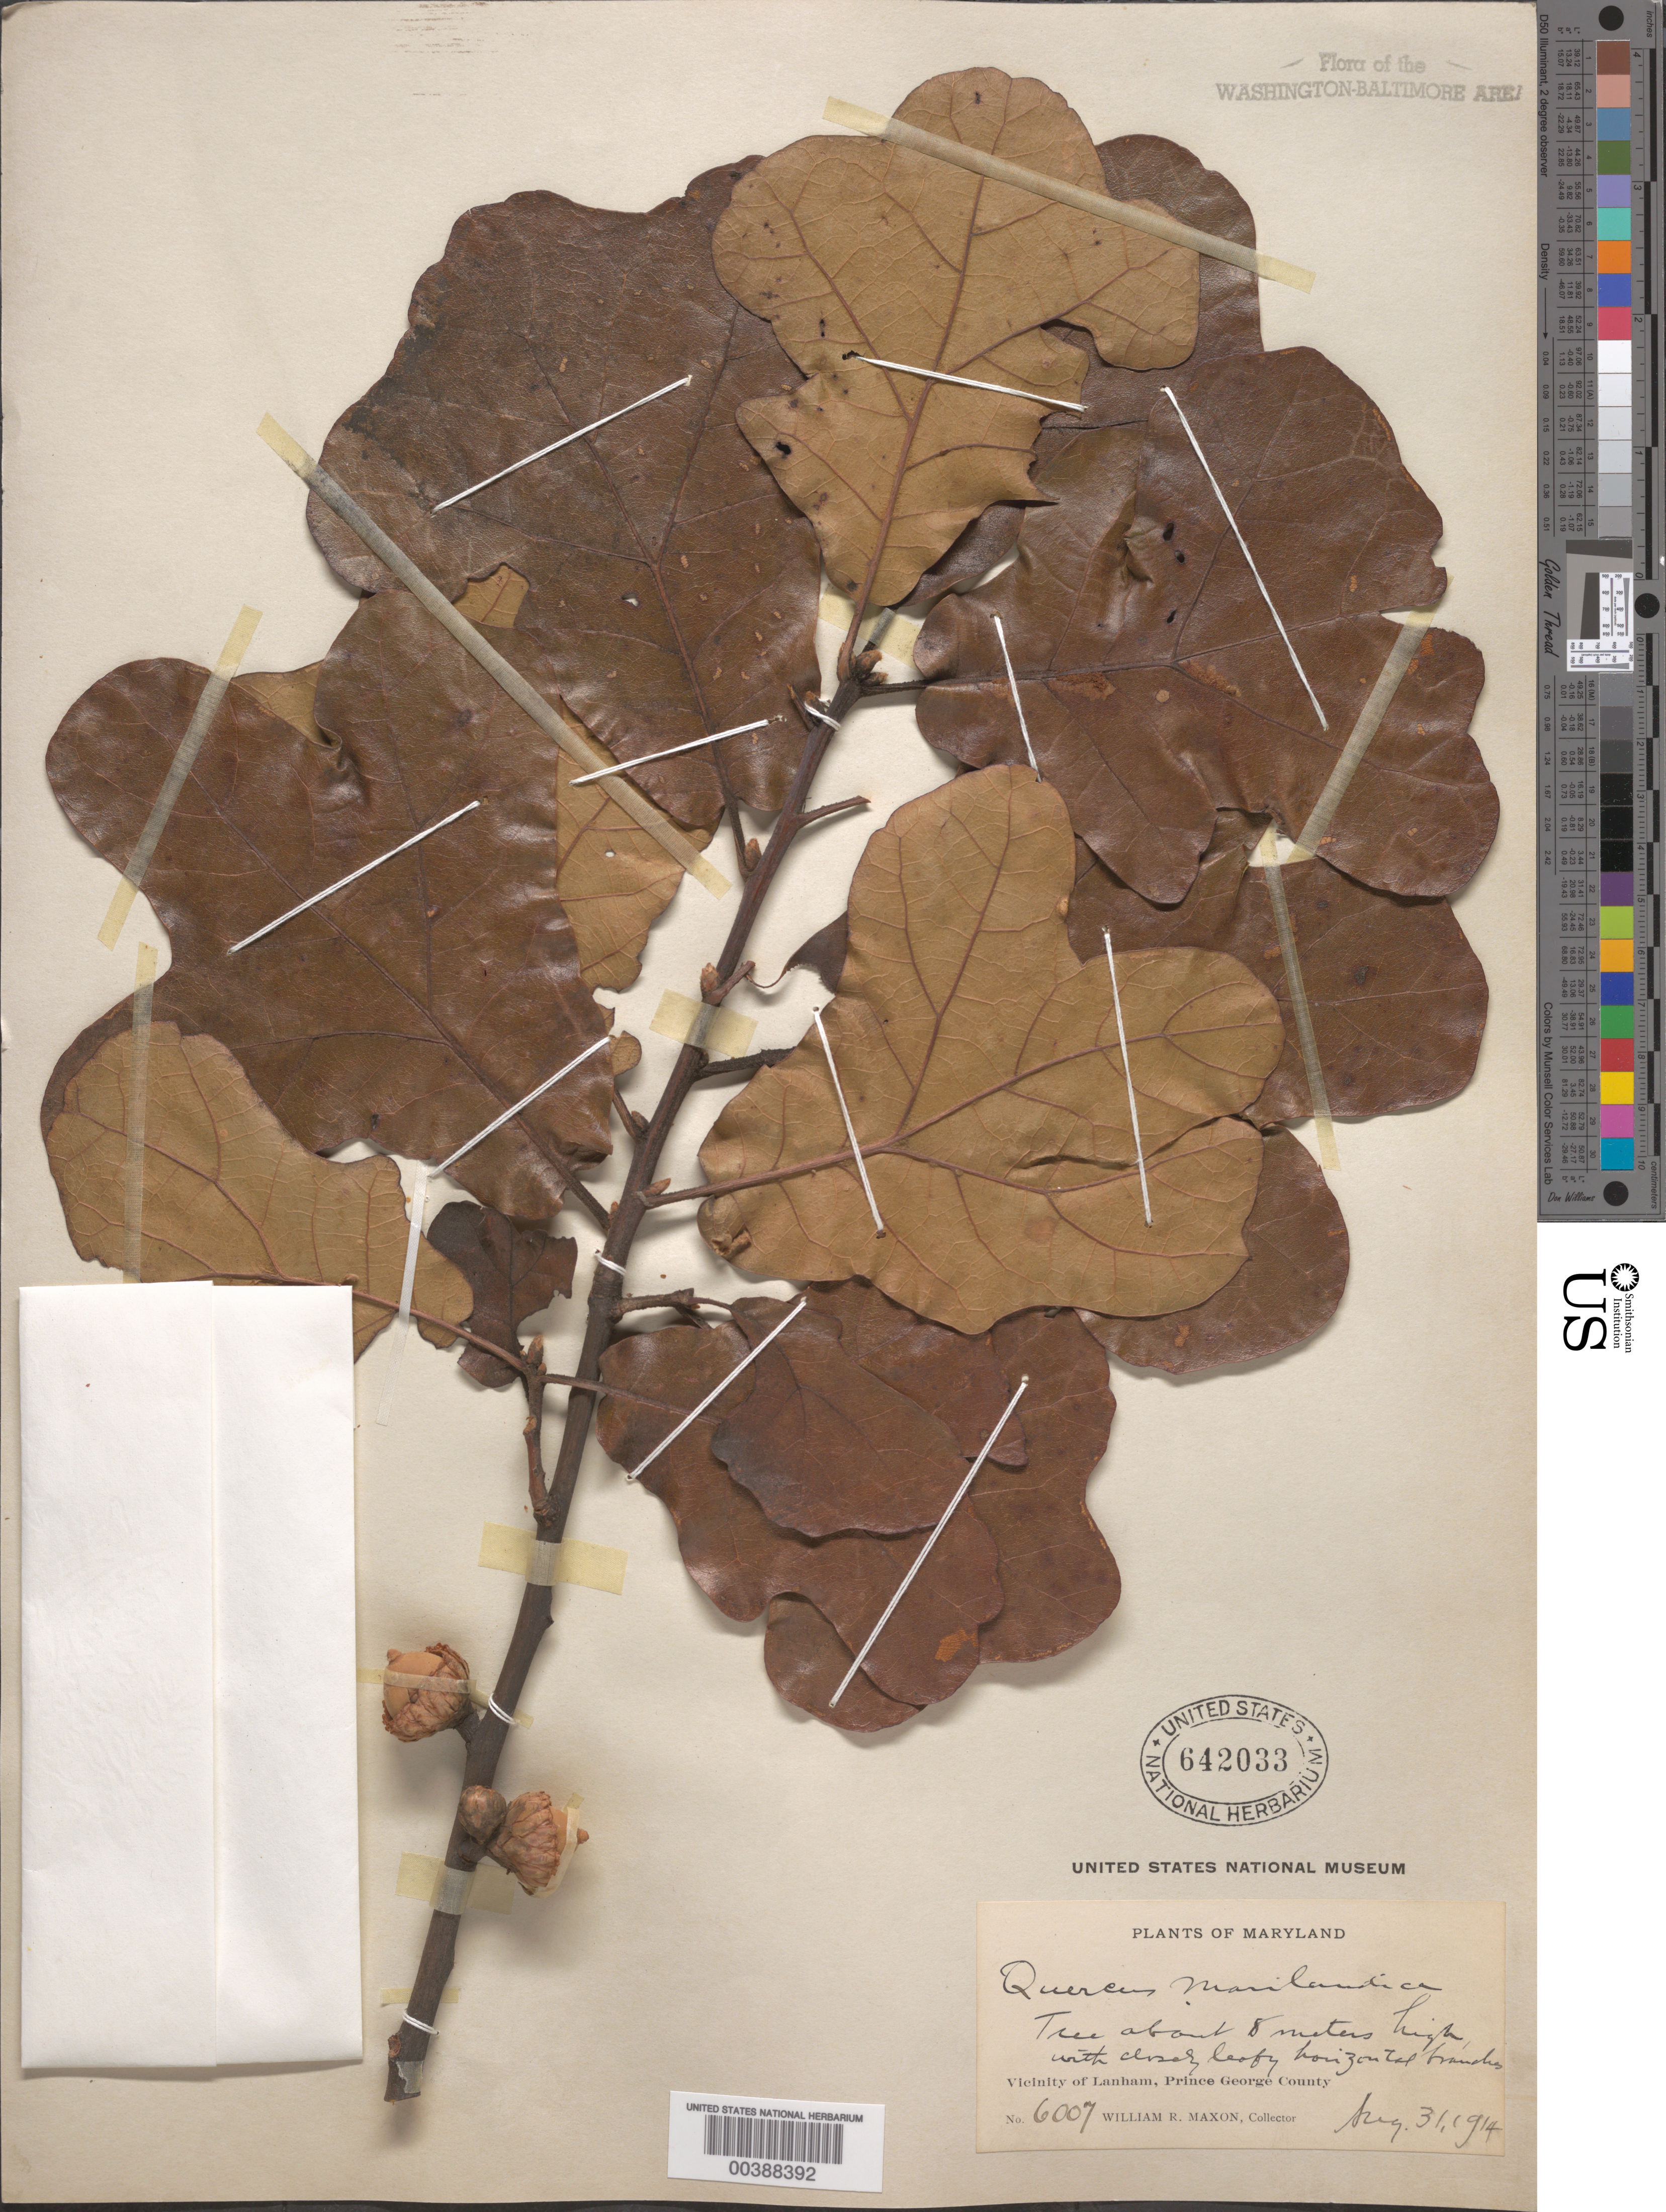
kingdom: Plantae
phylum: Tracheophyta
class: Magnoliopsida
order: Fagales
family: Fagaceae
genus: Quercus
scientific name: Quercus marilandica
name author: (L.) Münchh.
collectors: W. R. Maxon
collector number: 6007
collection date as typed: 31 Aug 1914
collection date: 1914-08-31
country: United States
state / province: Maryland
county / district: Prince George's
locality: Lanham vicinity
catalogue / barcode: US 642033